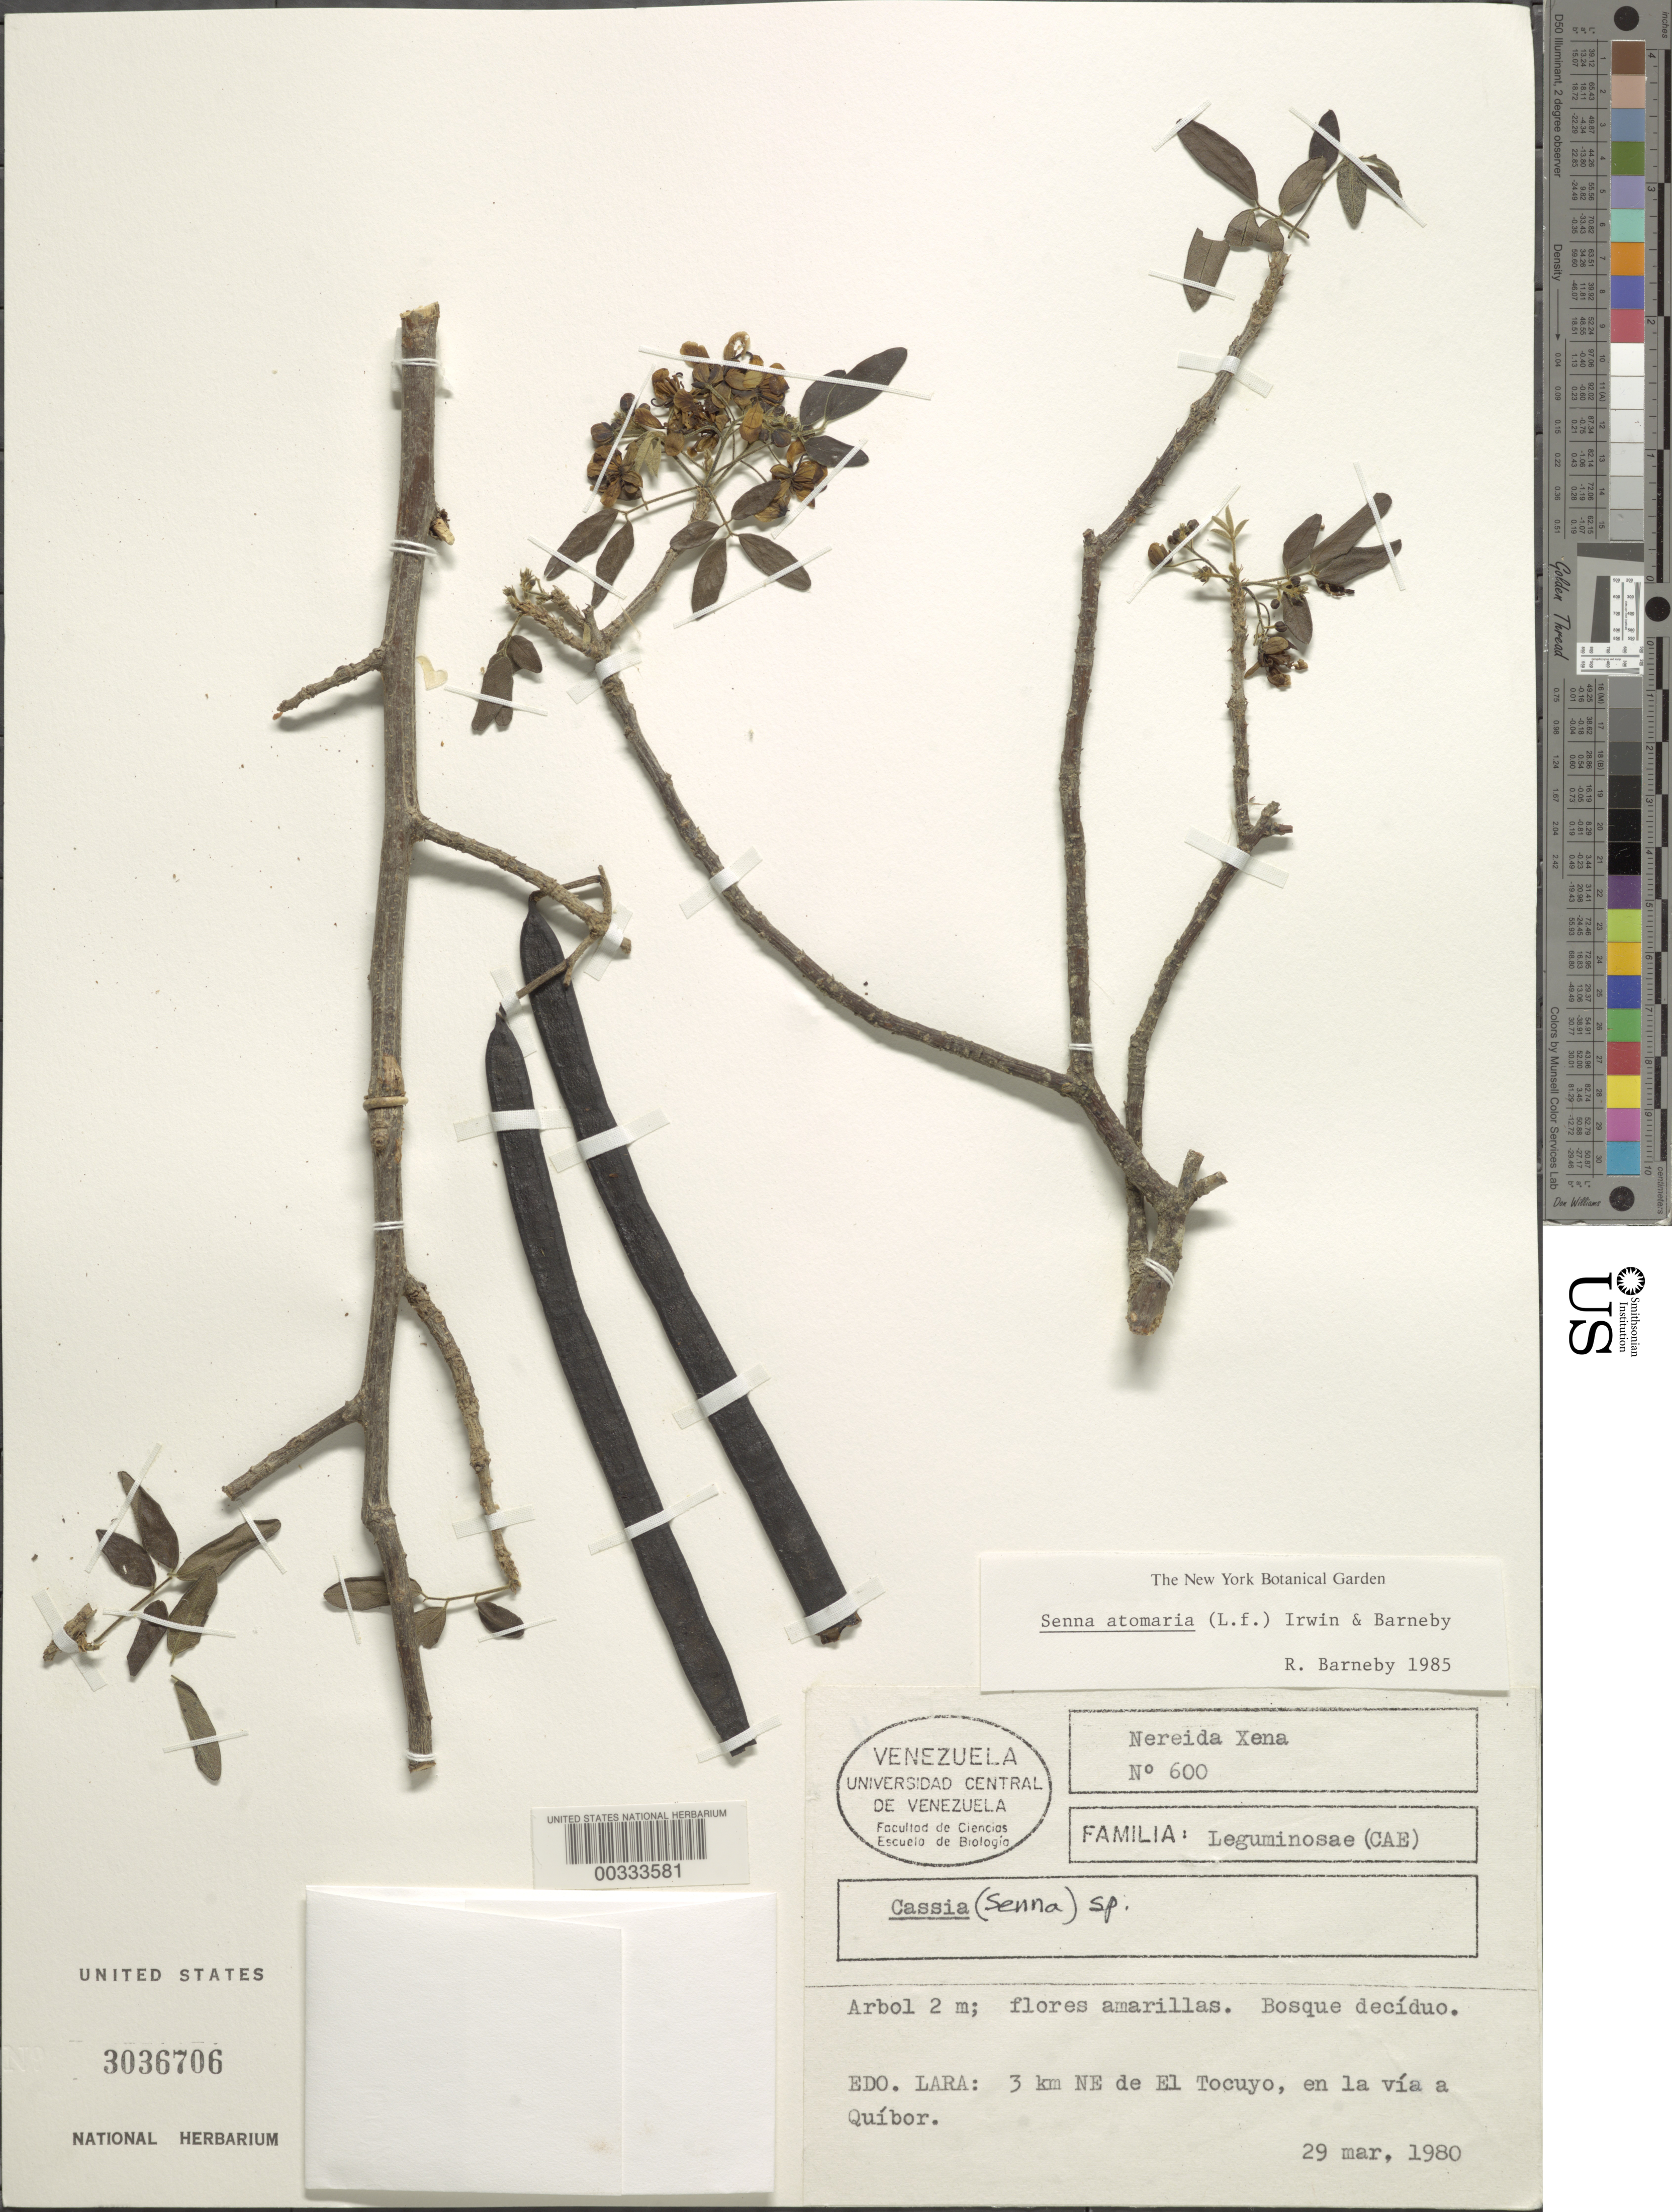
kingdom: Plantae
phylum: Tracheophyta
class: Magnoliopsida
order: Fabales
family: Fabaceae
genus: Senna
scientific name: Senna atomaria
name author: (L.) H.S. Irwin & Barneby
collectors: N. Xena de Enrech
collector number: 600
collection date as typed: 29 Mar 1980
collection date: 1980-03-29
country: Venezuela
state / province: Lara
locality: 3 km ne of el tocuyo on the way to quibor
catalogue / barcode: US 3036706